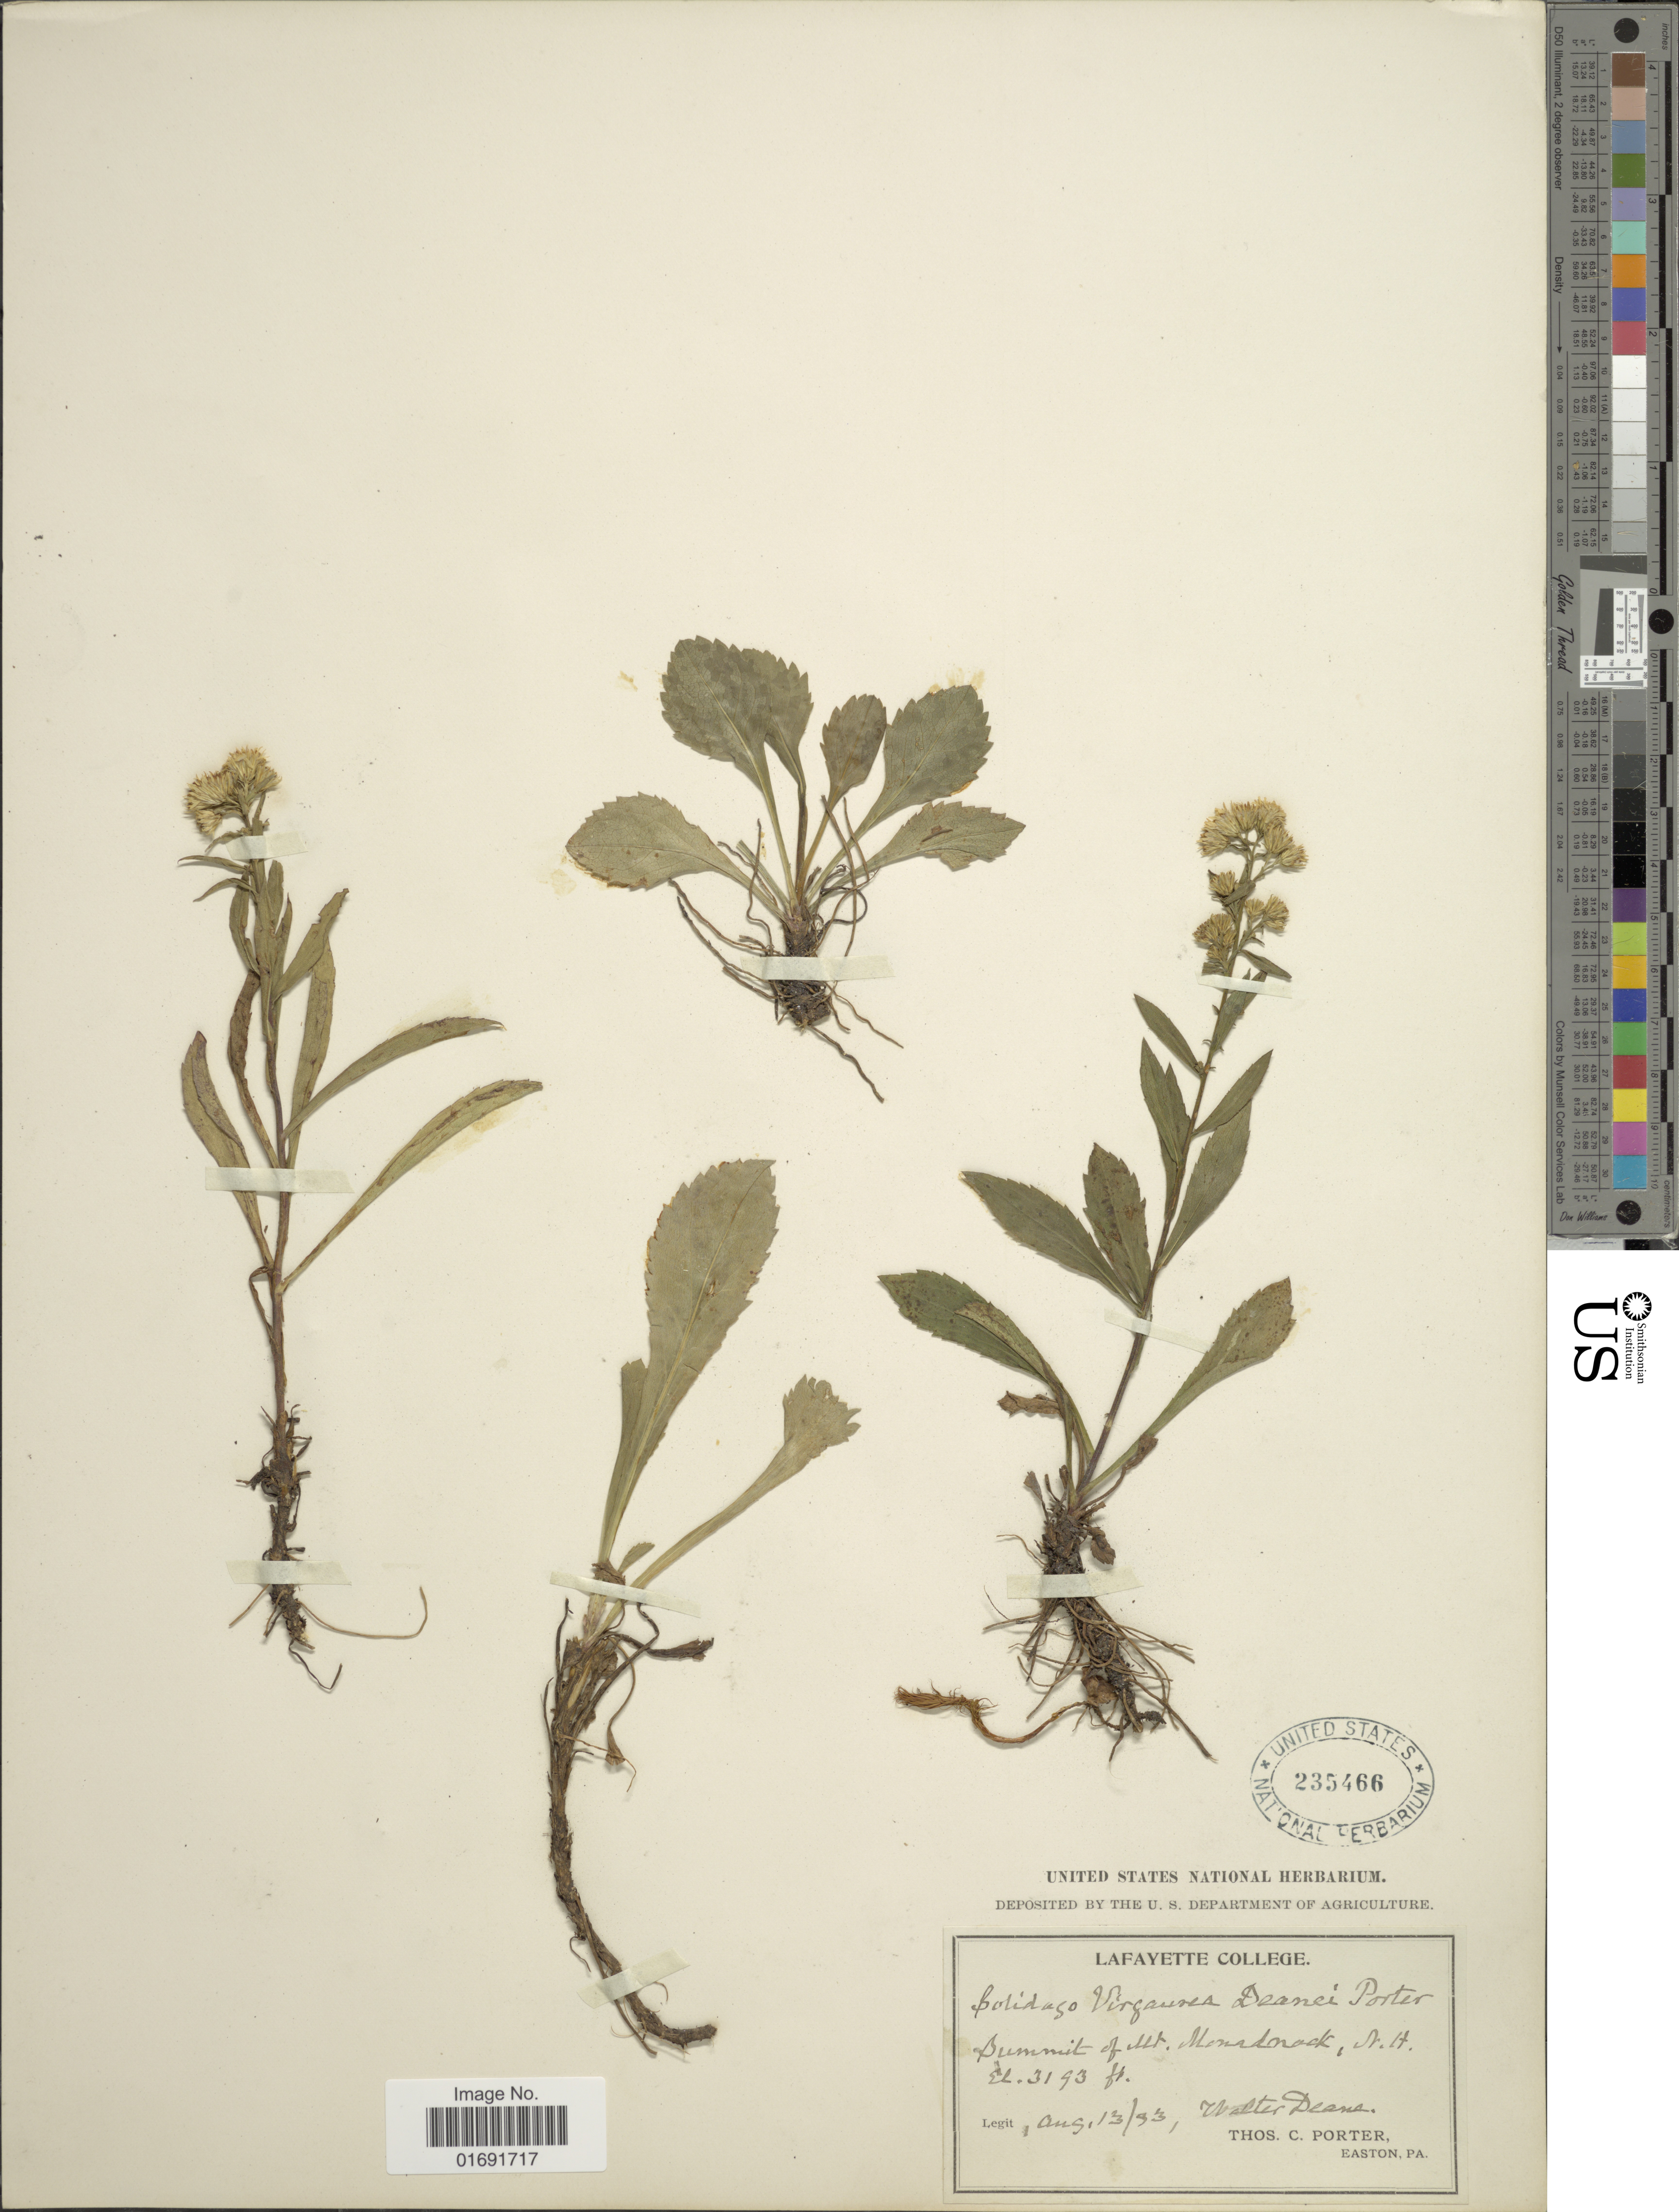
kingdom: Plantae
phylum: Tracheophyta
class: Magnoliopsida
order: Asterales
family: Asteraceae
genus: Solidago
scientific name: Solidago virgaurea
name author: L.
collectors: W. Deane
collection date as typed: Transcribed d/m/y: 13/8/93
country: United States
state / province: New Hampshire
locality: Summit of Mt. Monadnack, N. H.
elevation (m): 973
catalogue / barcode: US 235466